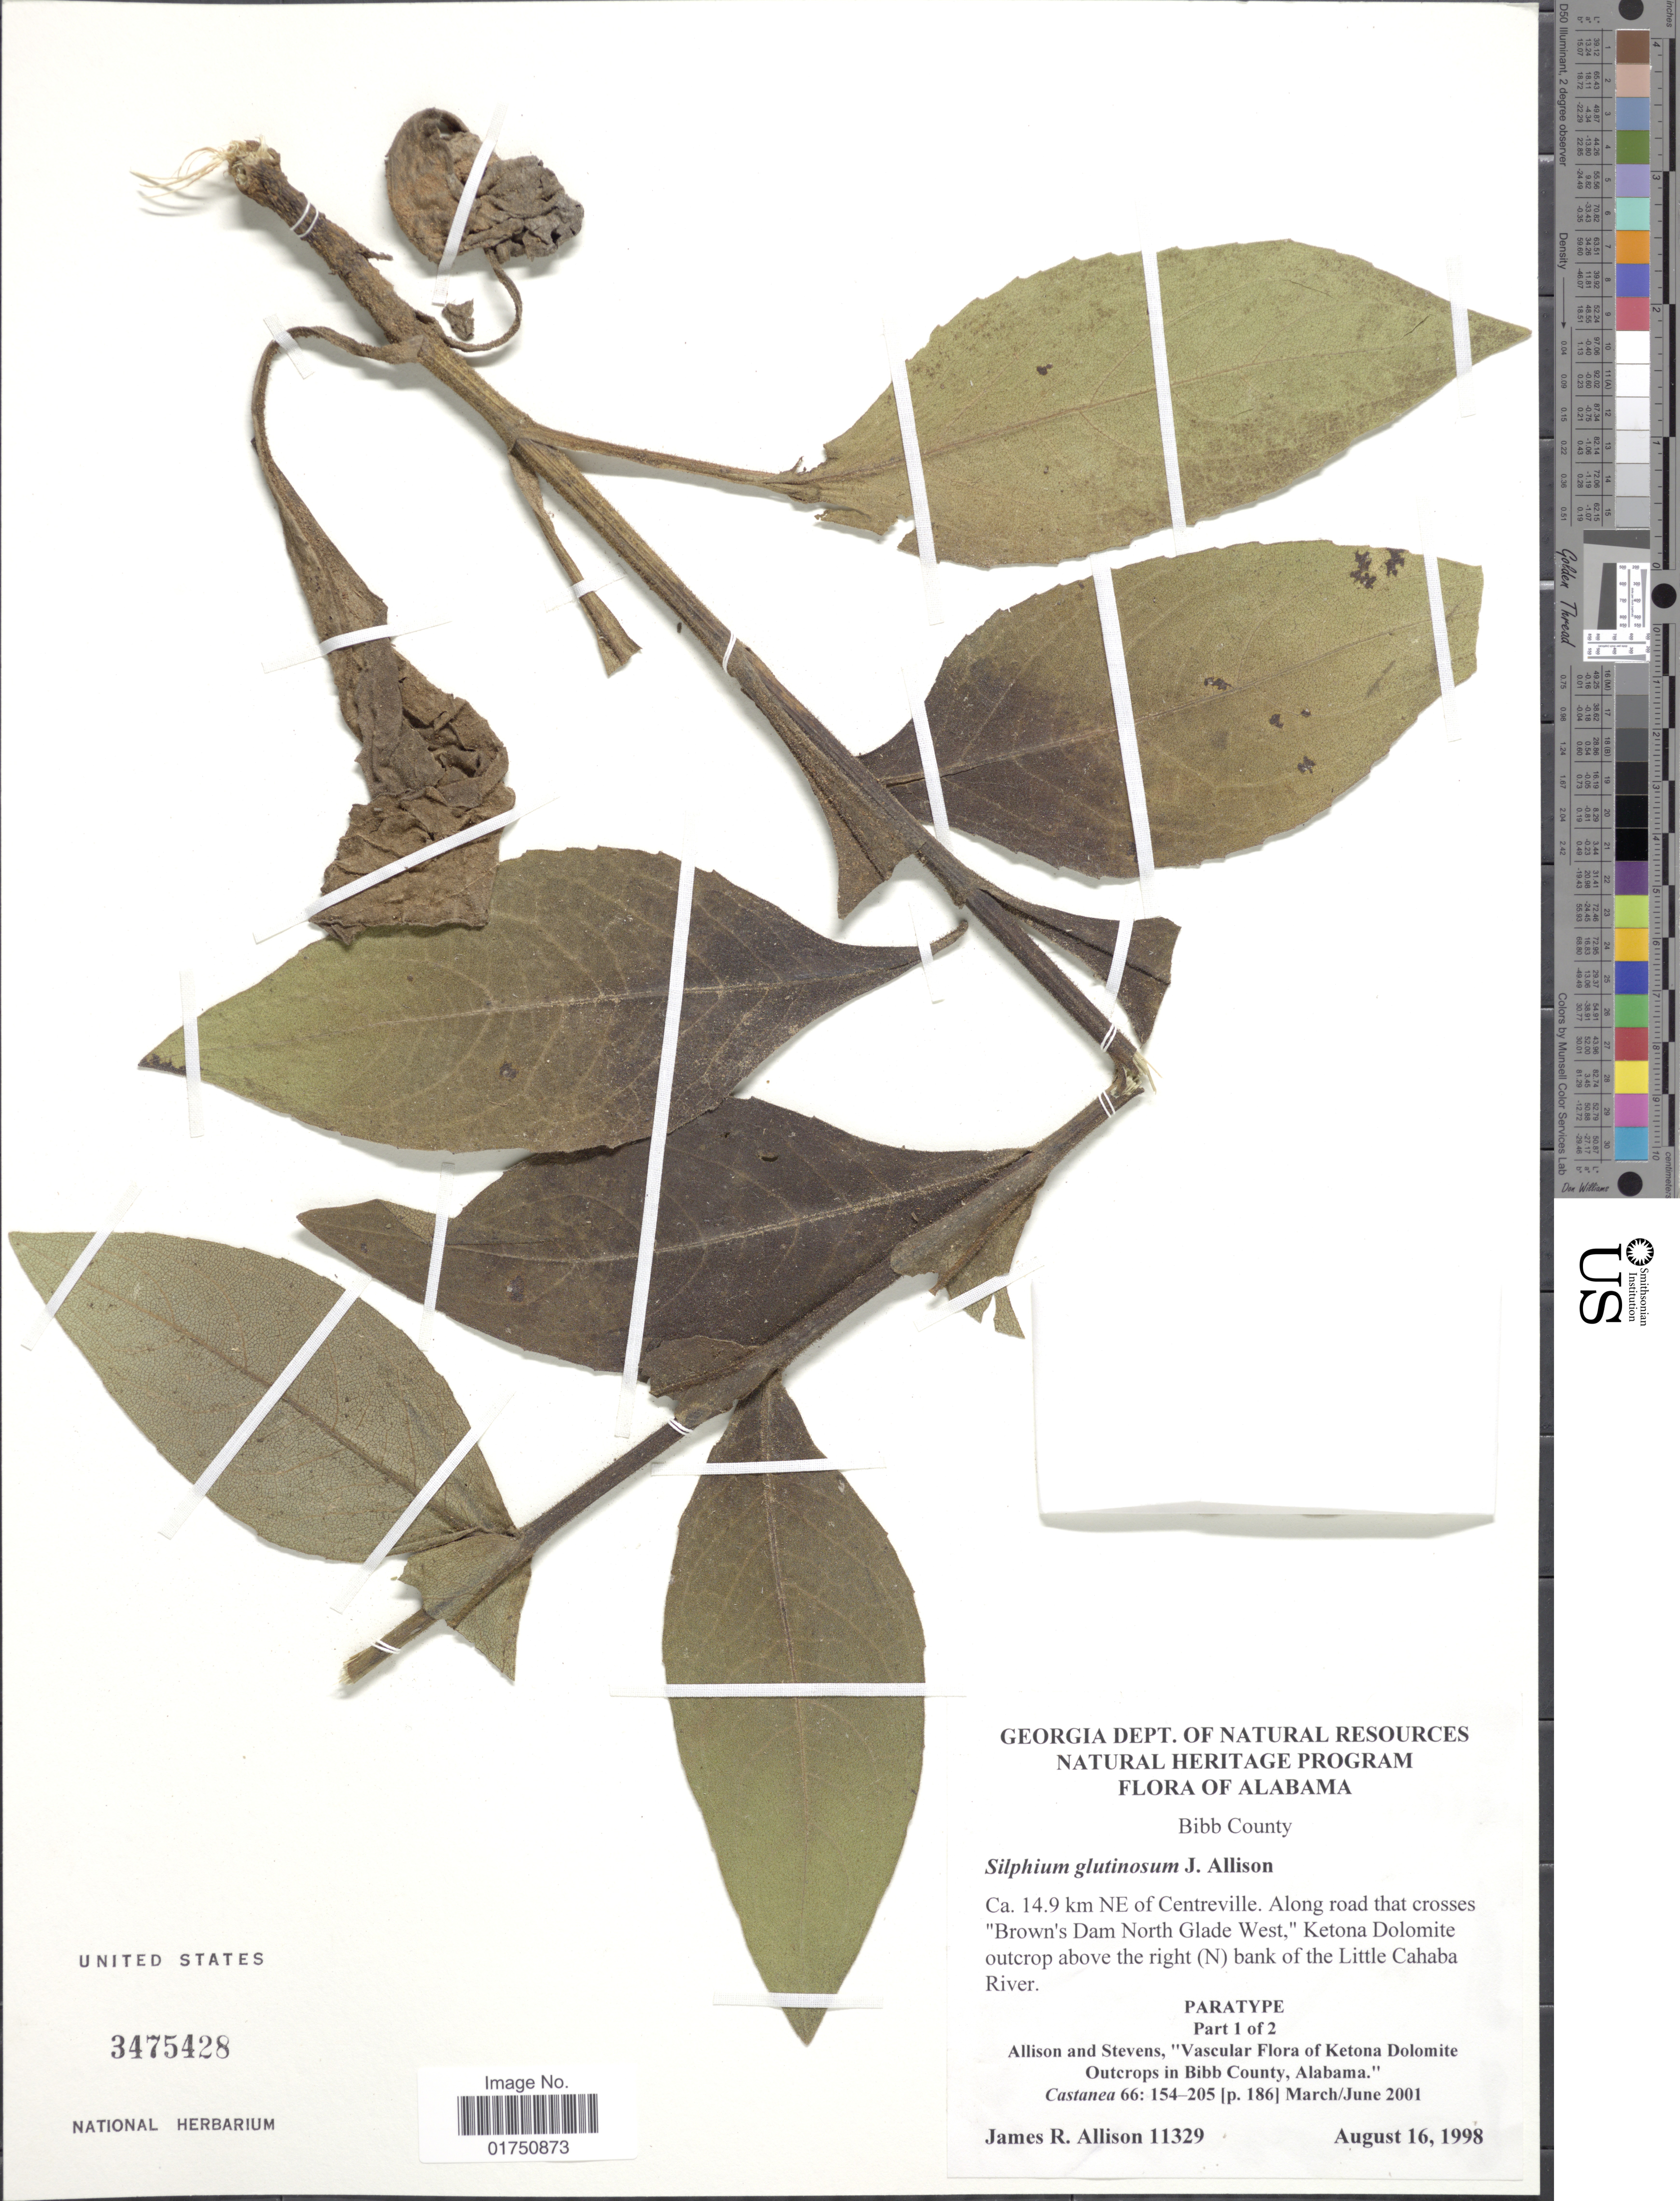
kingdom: Plantae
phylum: Tracheophyta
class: Magnoliopsida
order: Asterales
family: Asteraceae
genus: Silphium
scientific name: Silphium glutinosum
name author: J.R. Allison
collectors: J. R. Allison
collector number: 11329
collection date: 1998-08-16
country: United States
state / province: Alabama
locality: Bibb County. Ca. 14.9 km NE of Centreville. Along road that crosses "Brown's Dam North Glade West", Ketona Dolomite outcrop above the right (N) bank of the Little Cahaba River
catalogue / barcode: US 3475428